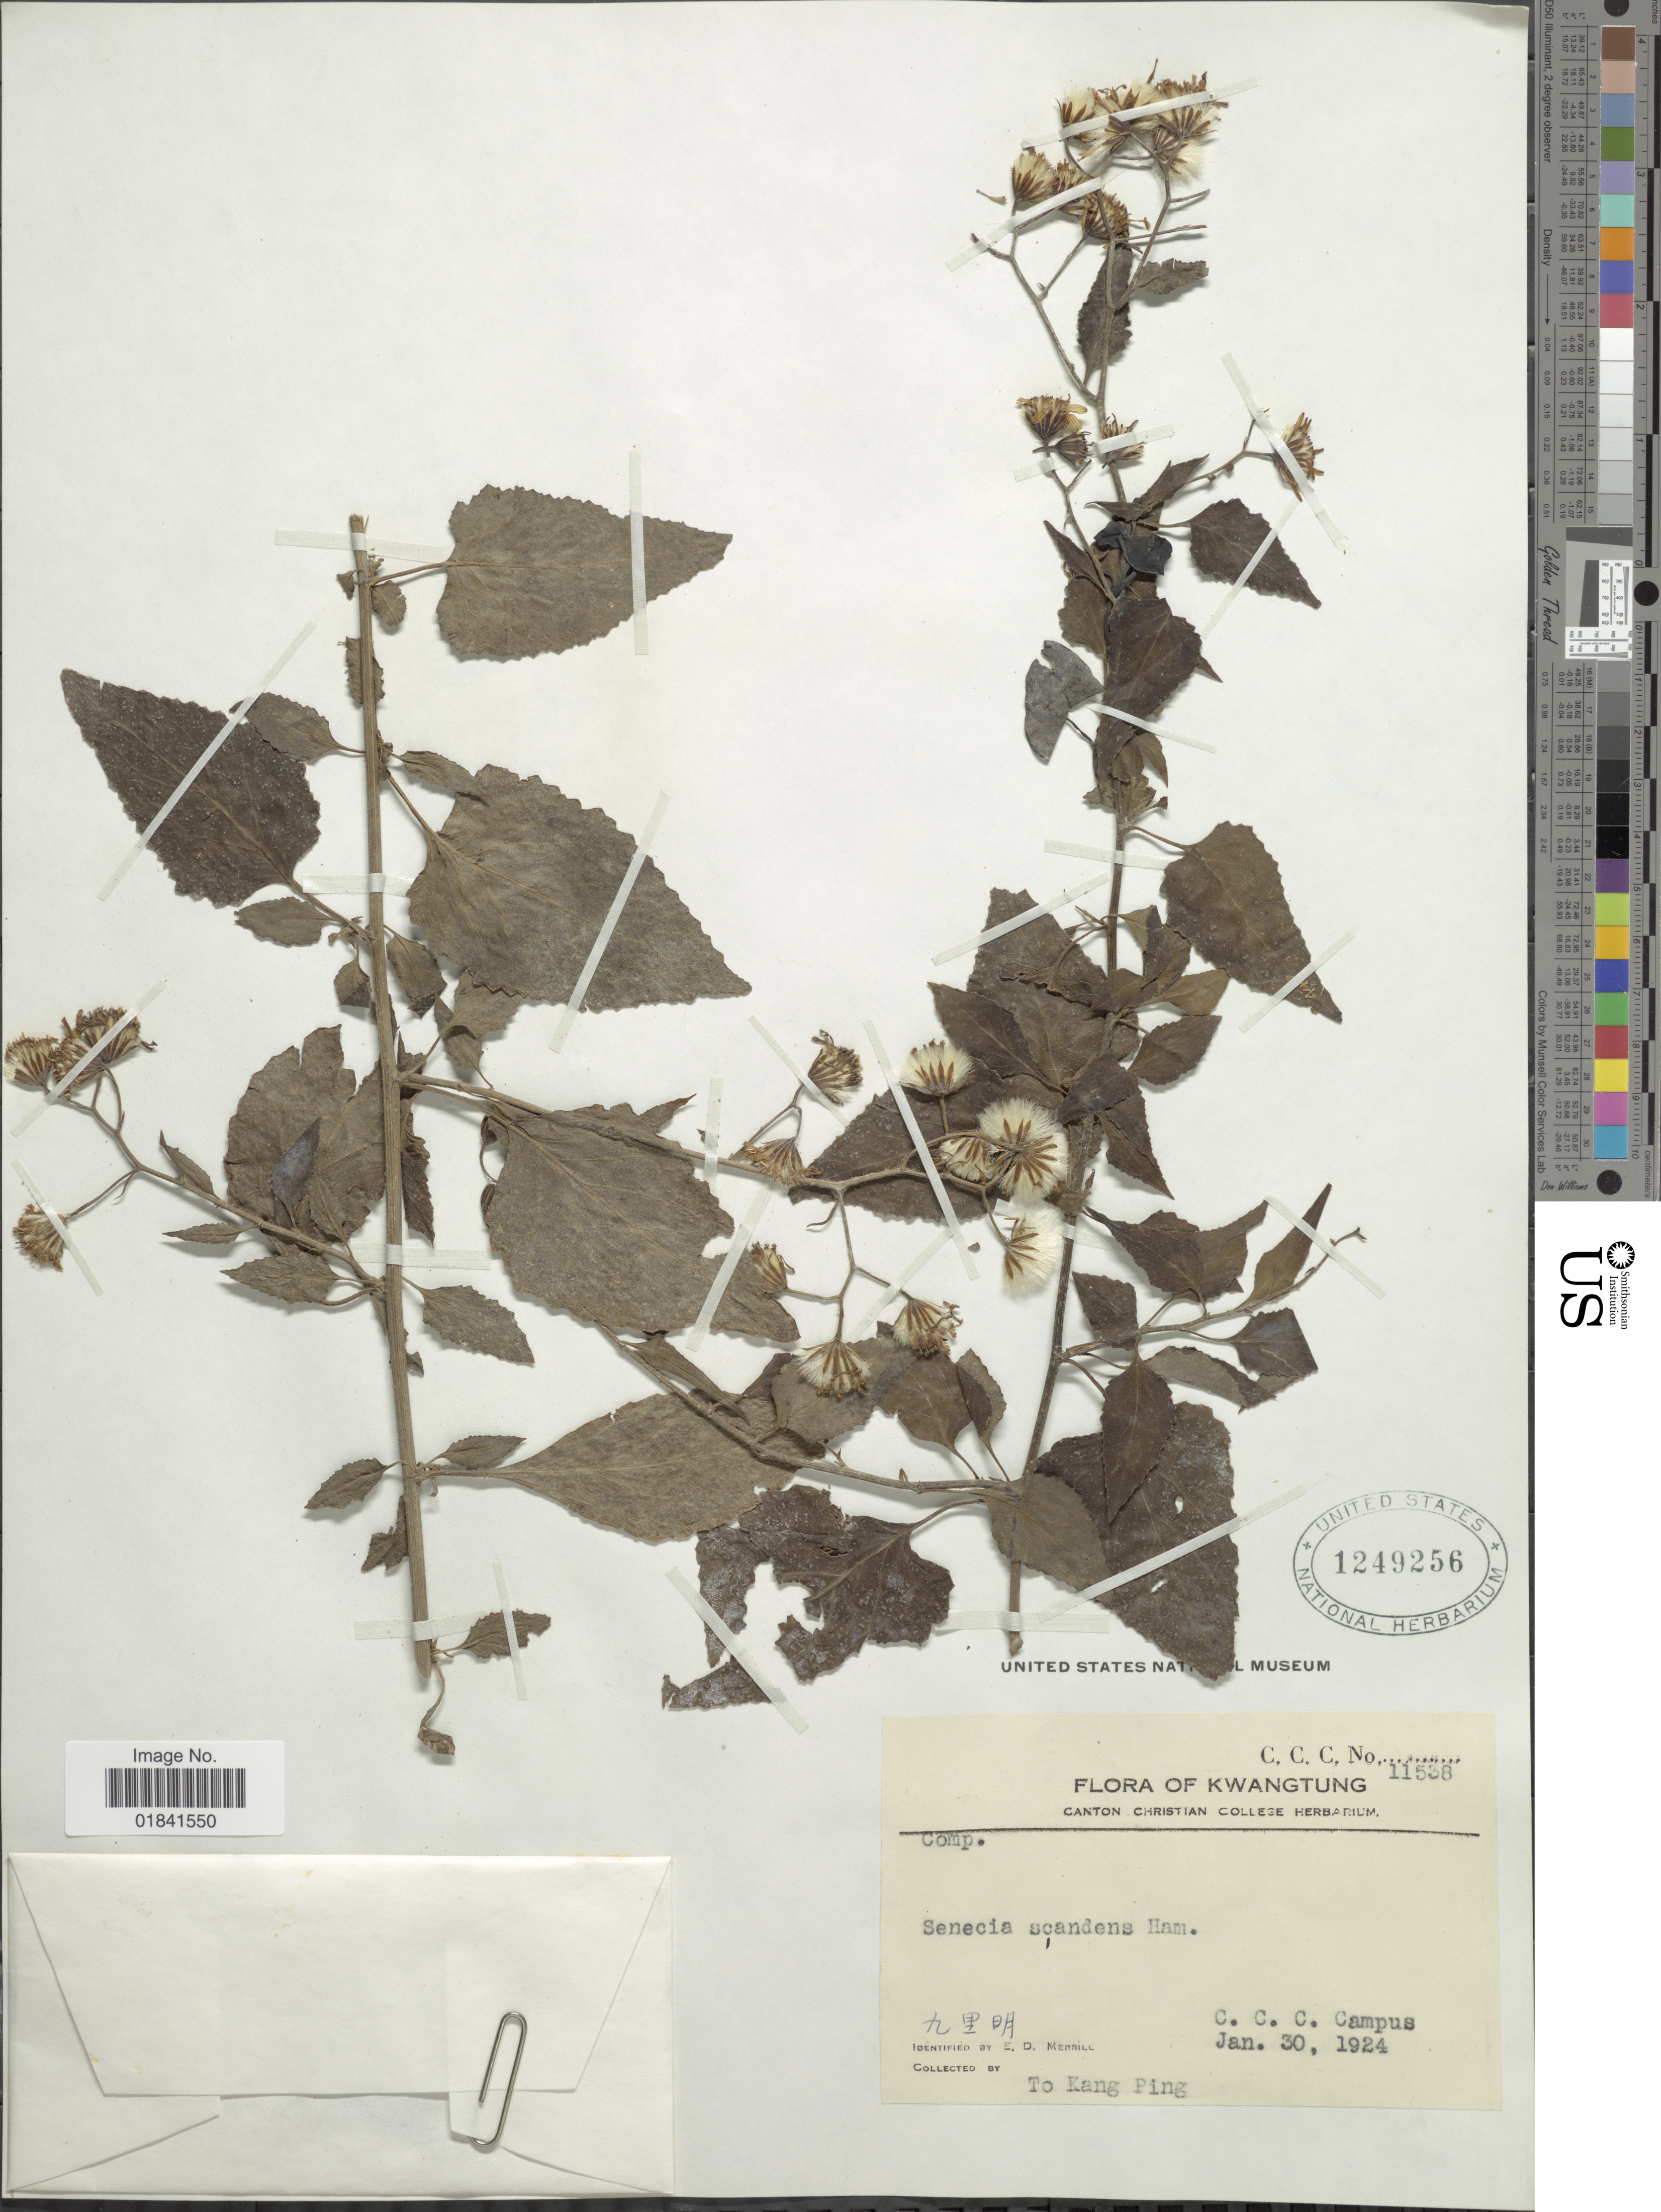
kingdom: Plantae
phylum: Tracheophyta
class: Magnoliopsida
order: Asterales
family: Asteraceae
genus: Senecio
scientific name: Senecio scandens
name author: Buch.-Ham. ex D. Don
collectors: T. Ping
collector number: CCC11538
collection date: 1924-01-30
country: China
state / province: Guangdong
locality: Kwangtung, C.C.C. Campus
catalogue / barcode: US 1249256